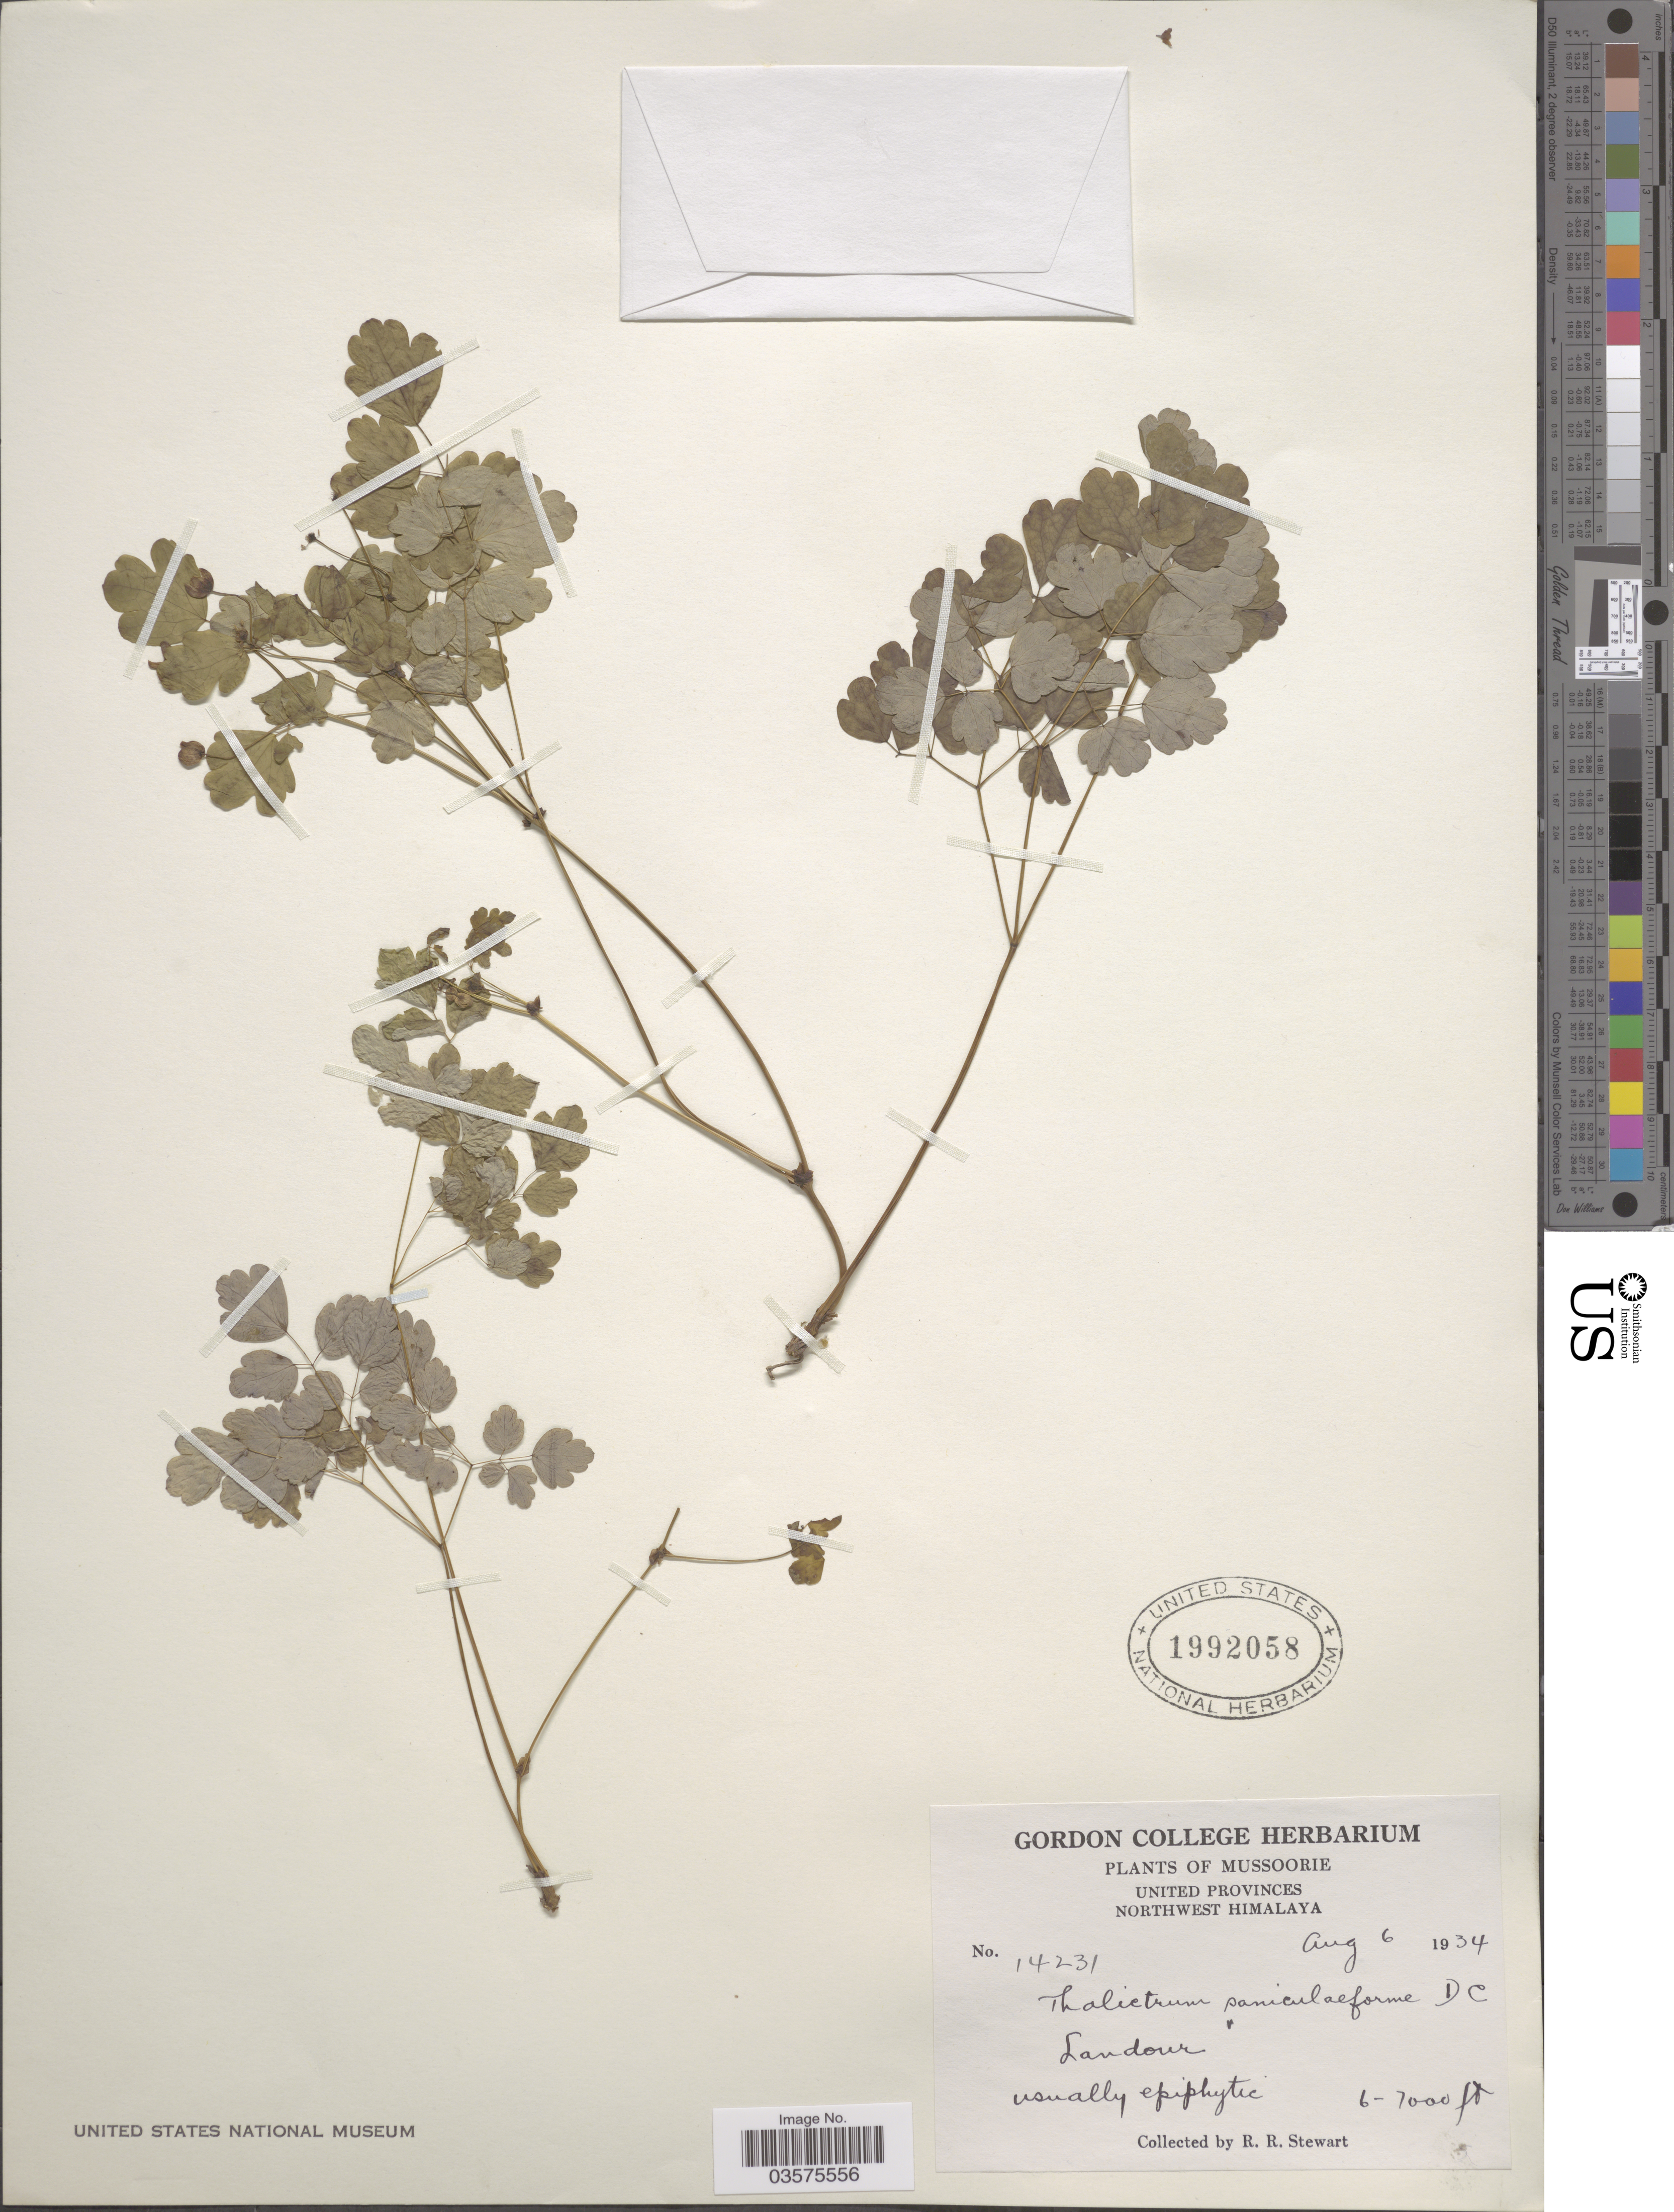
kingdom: Plantae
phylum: Tracheophyta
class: Magnoliopsida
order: Ranunculales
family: Ranunculaceae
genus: Thalictrum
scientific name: Thalictrum saniculiforme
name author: DC.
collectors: R. Stewart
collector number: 14231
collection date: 1934-08-06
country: India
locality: Mussoorie. United Provinces. Northwest Himalaya. Landour.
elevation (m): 1829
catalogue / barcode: US 1992058